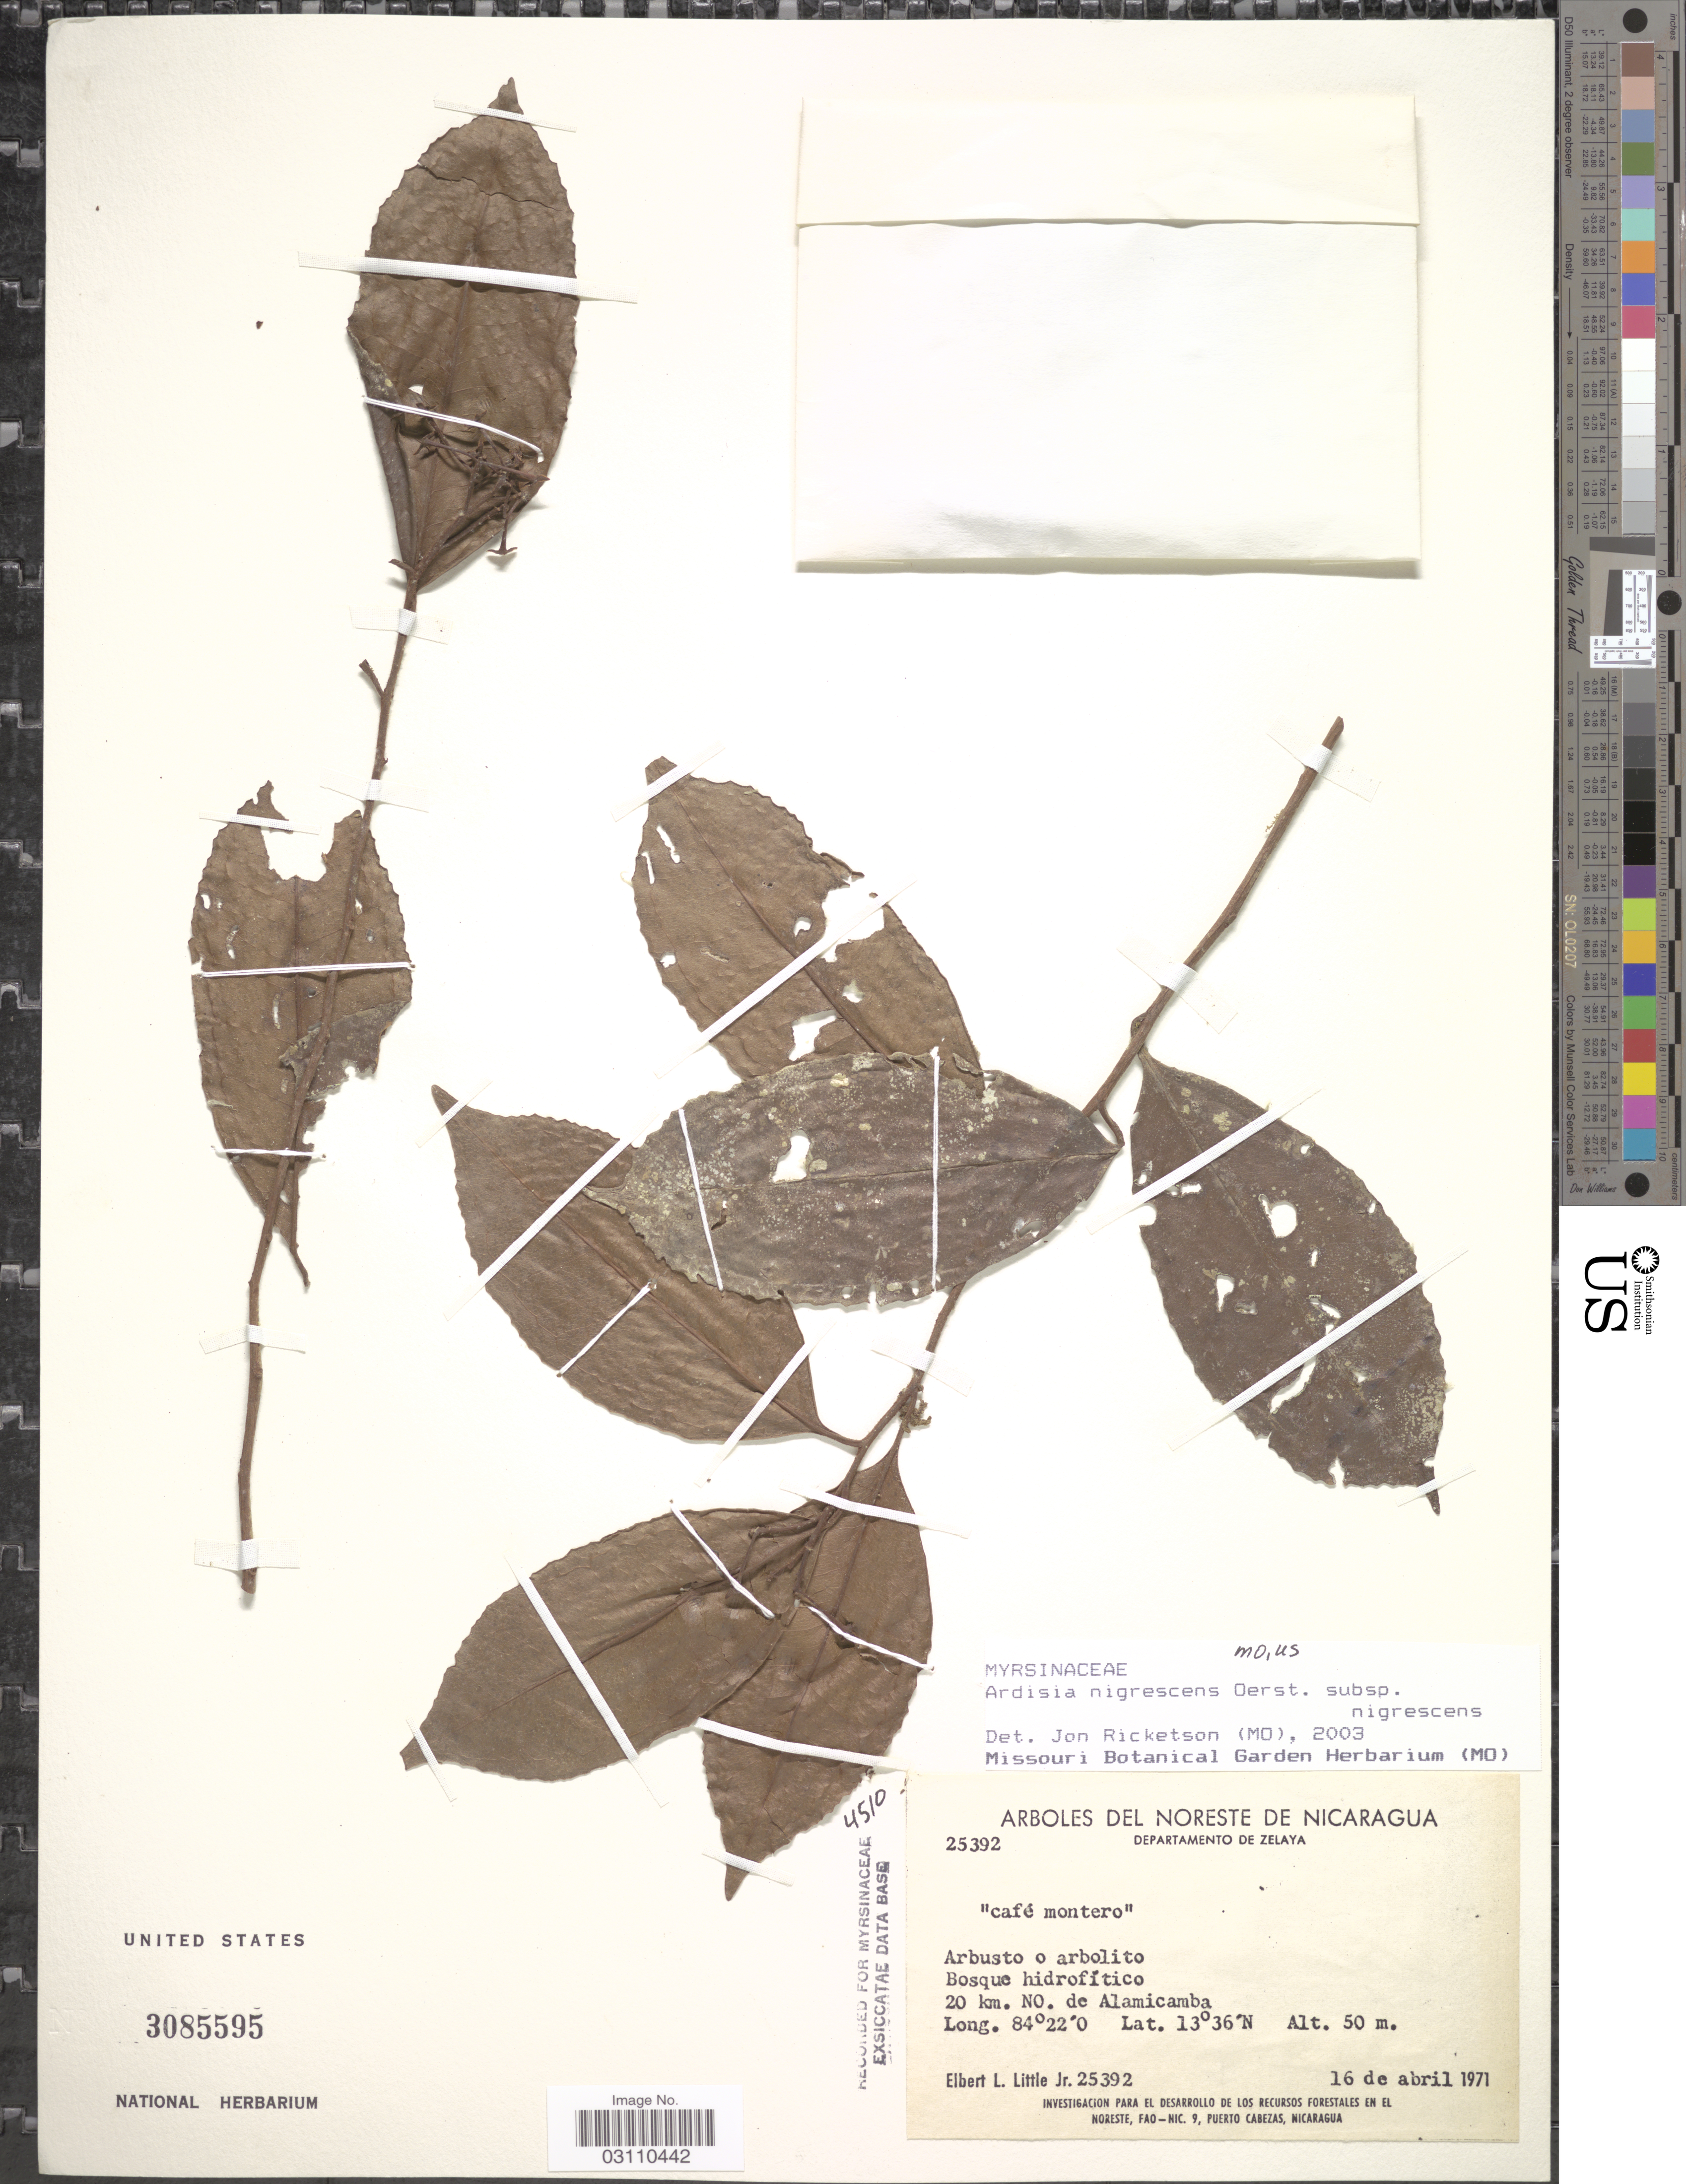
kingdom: Plantae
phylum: Tracheophyta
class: Magnoliopsida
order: Ericales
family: Primulaceae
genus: Ardisia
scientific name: Ardisia nigrescens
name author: Oerst.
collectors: E. L. Little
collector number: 25392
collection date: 1971-04-16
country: Nicaragua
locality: Noreste de Nicaragua. Departamento de Zelaya. 20 km. NO. de Alamicamba.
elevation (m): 50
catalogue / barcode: US 3085595